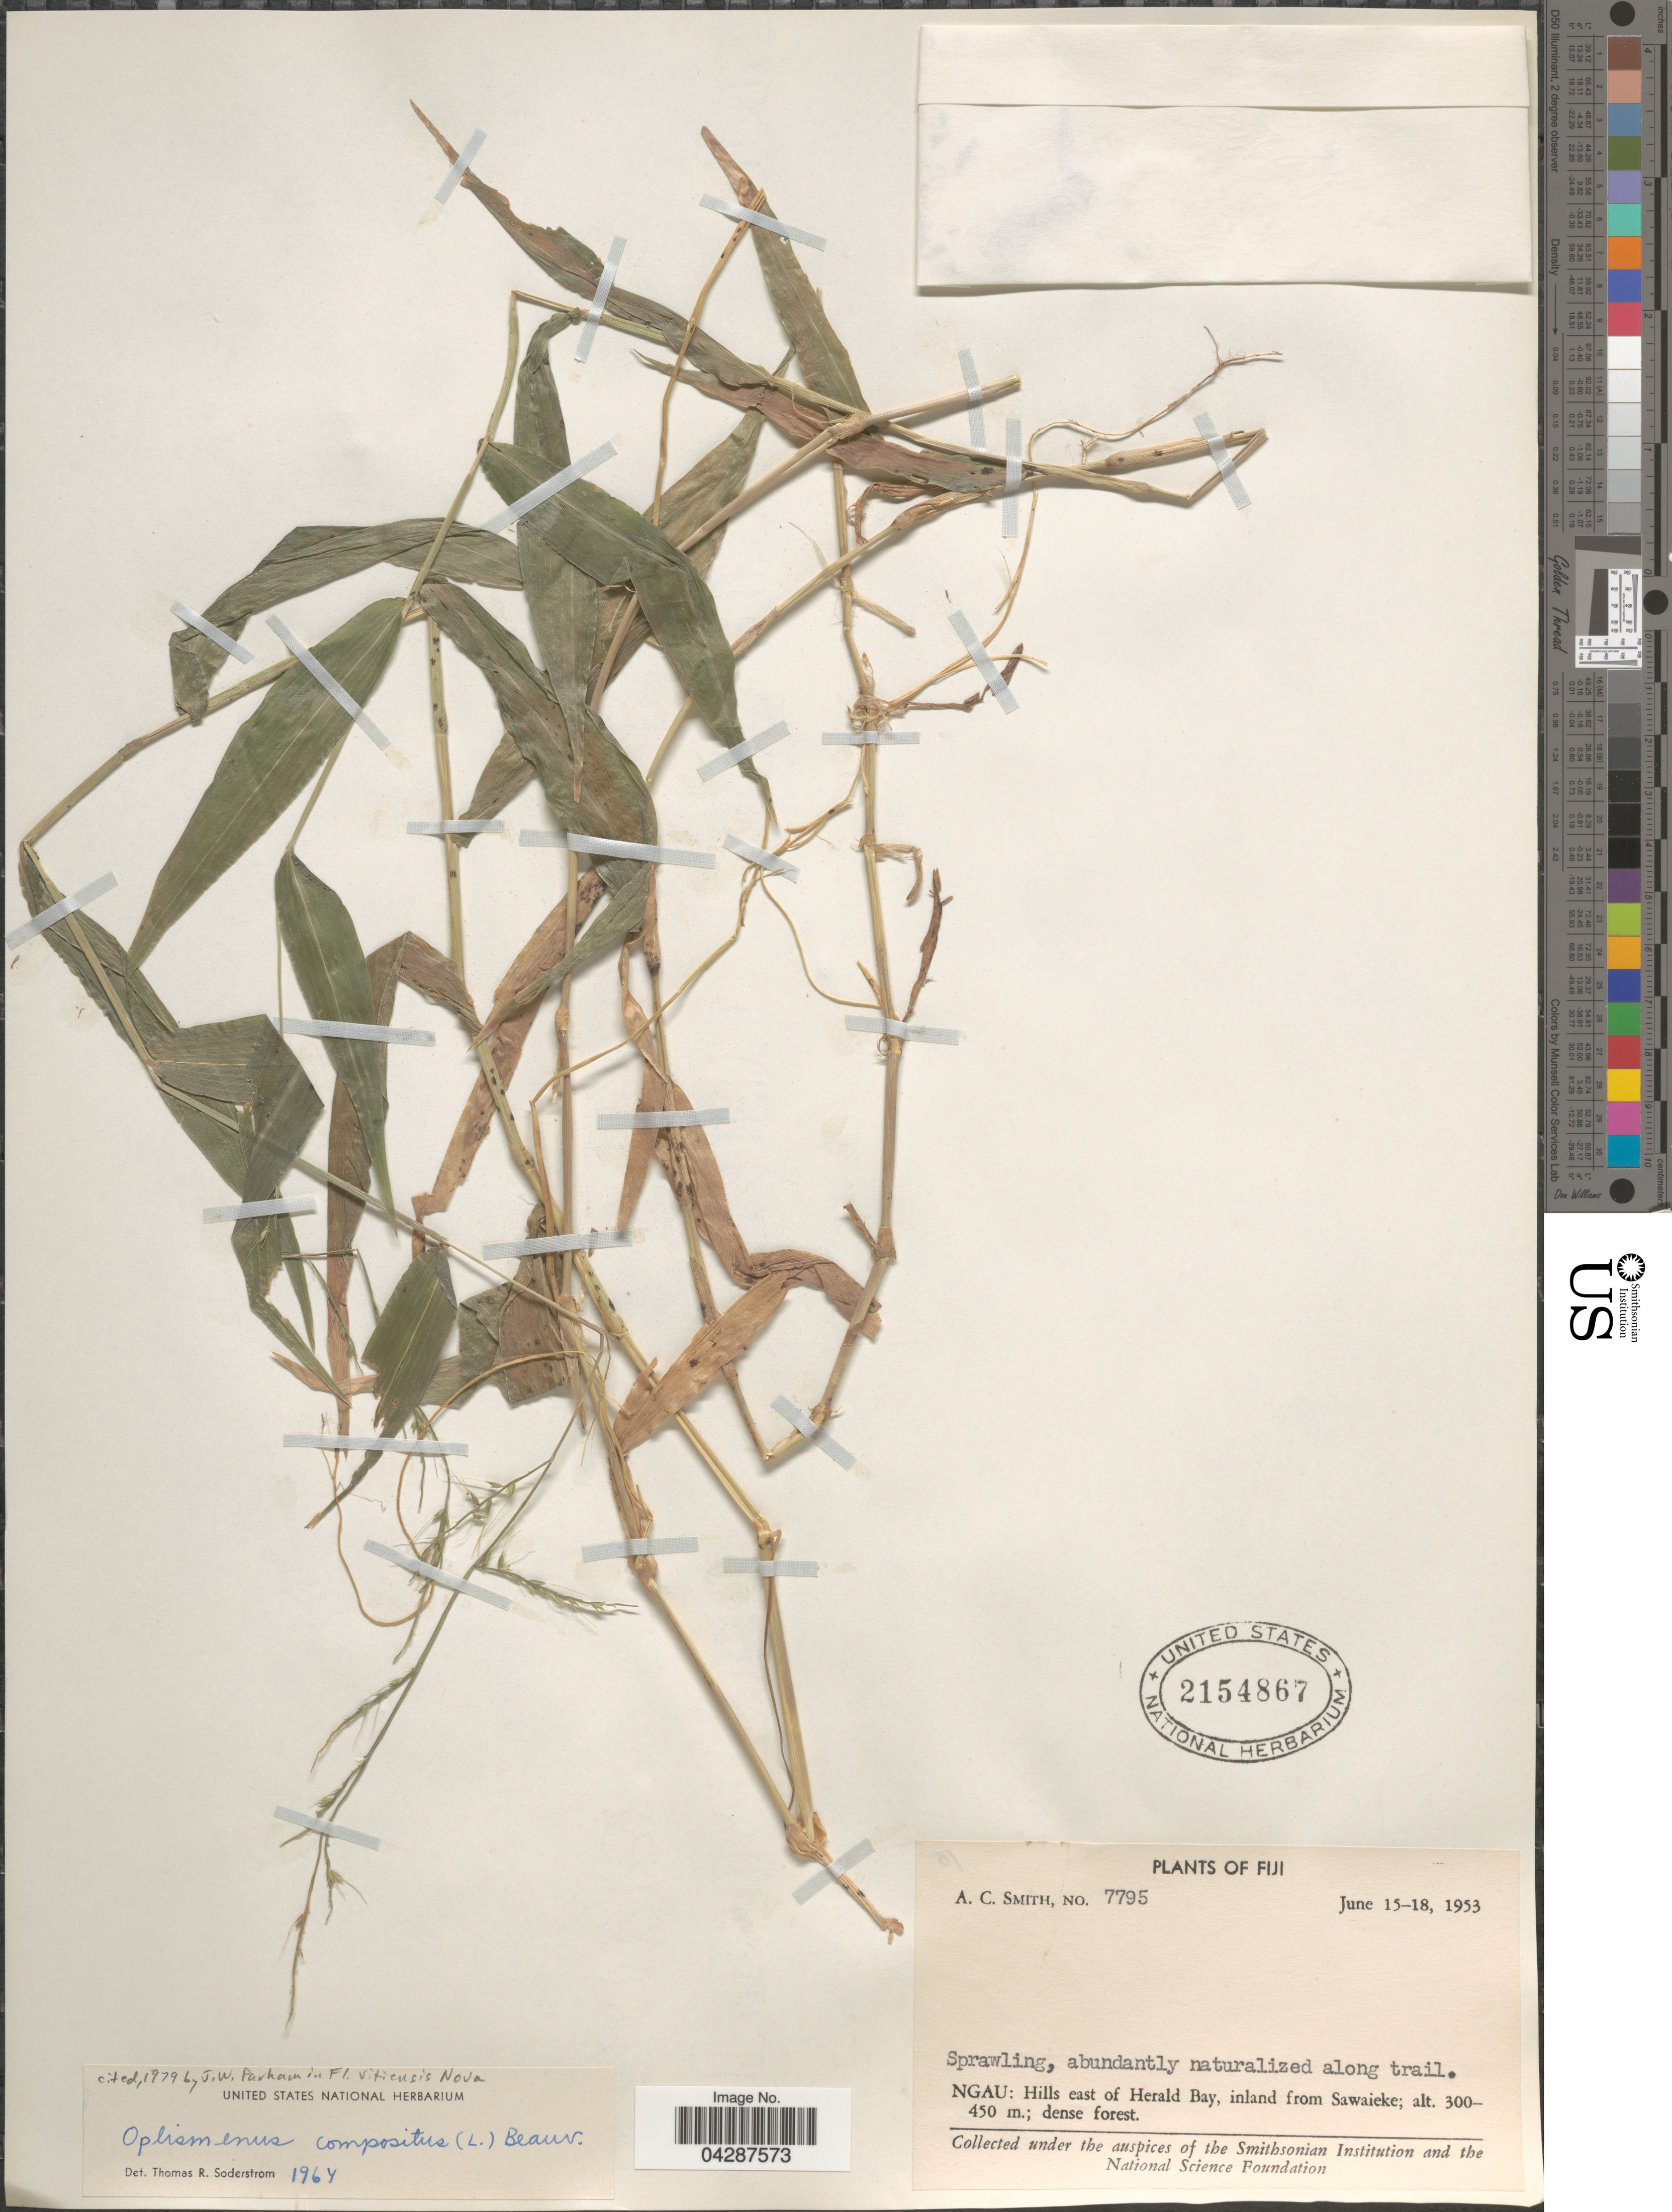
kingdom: Plantae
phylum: Tracheophyta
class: Liliopsida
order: Poales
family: Poaceae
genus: Oplismenus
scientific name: Oplismenus compositus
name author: (L.) P. Beauv.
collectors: A. C. Smith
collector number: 7795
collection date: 1953-06-15/1953-06-18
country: Fiji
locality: Ngau: Hills east of Herald Bay, inland from Sawaieke.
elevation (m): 300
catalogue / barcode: US 2154867